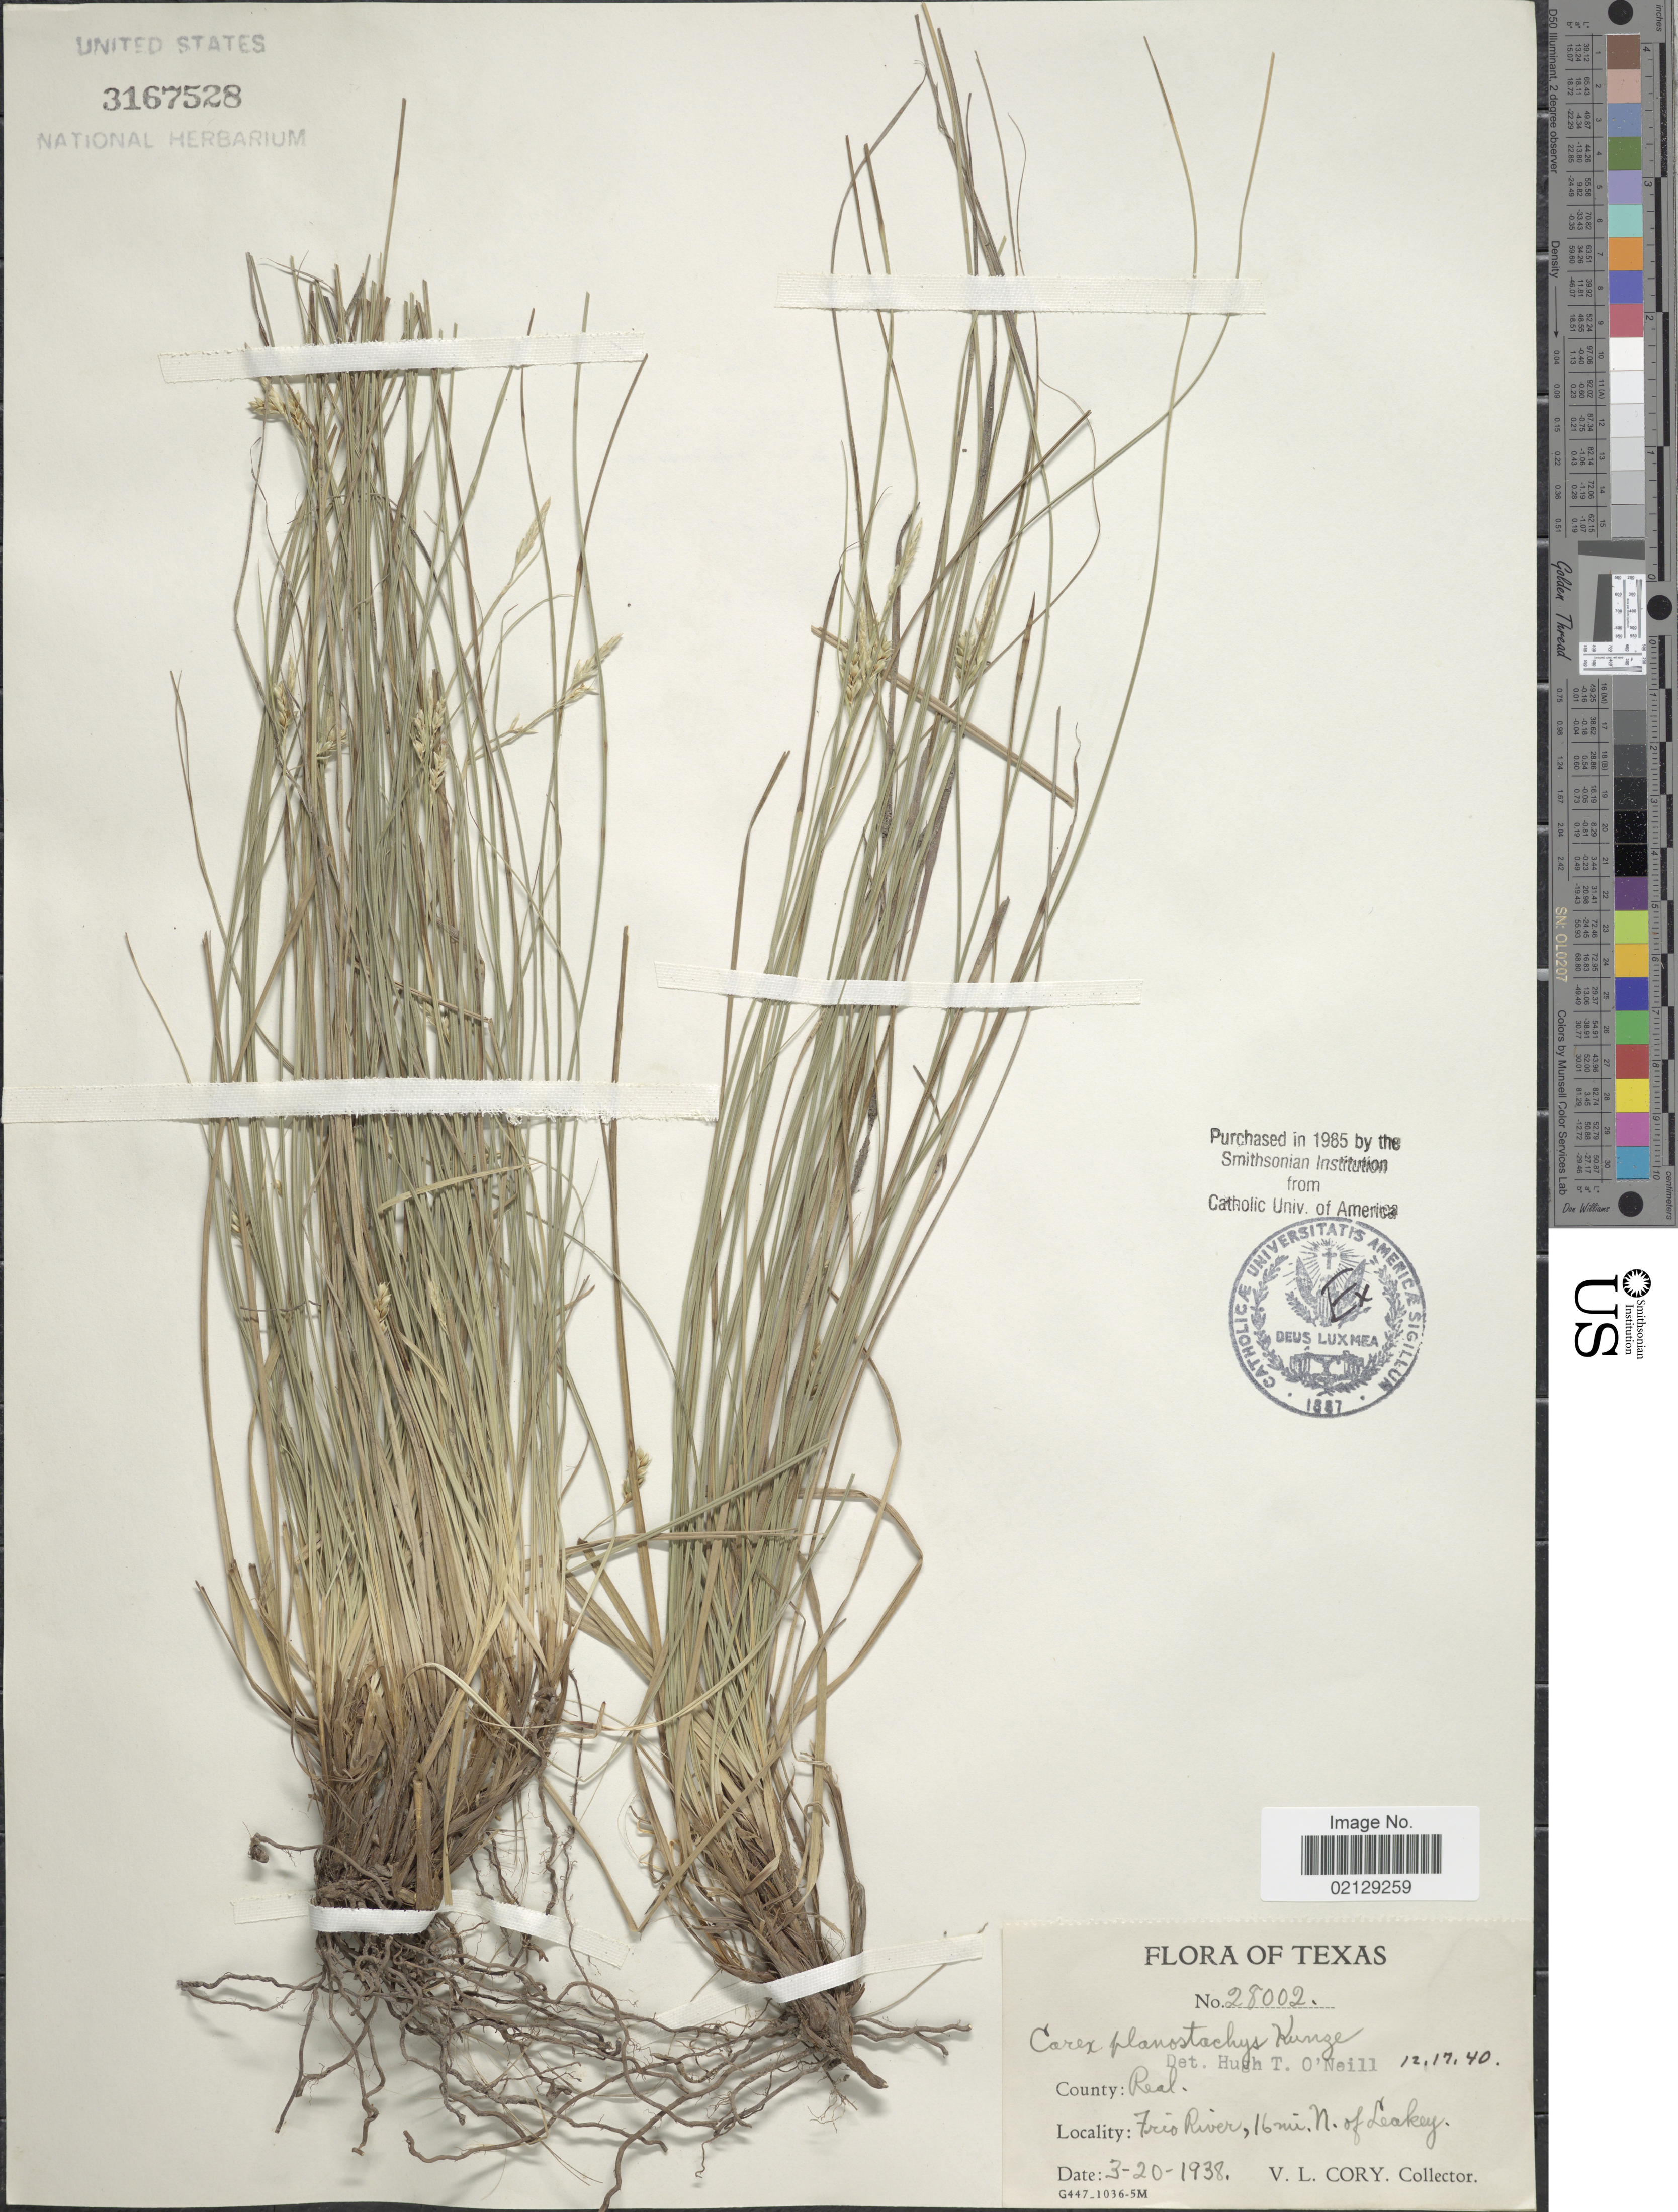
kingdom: Plantae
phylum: Tracheophyta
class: Liliopsida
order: Poales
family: Cyperaceae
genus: Carex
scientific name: Carex planostachys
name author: Kunze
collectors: V. Cory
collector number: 28002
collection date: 1938-03-20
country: United States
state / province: Texas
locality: County: Real, Frio River, 16 mi. N. of Leakey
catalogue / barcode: US 3167528